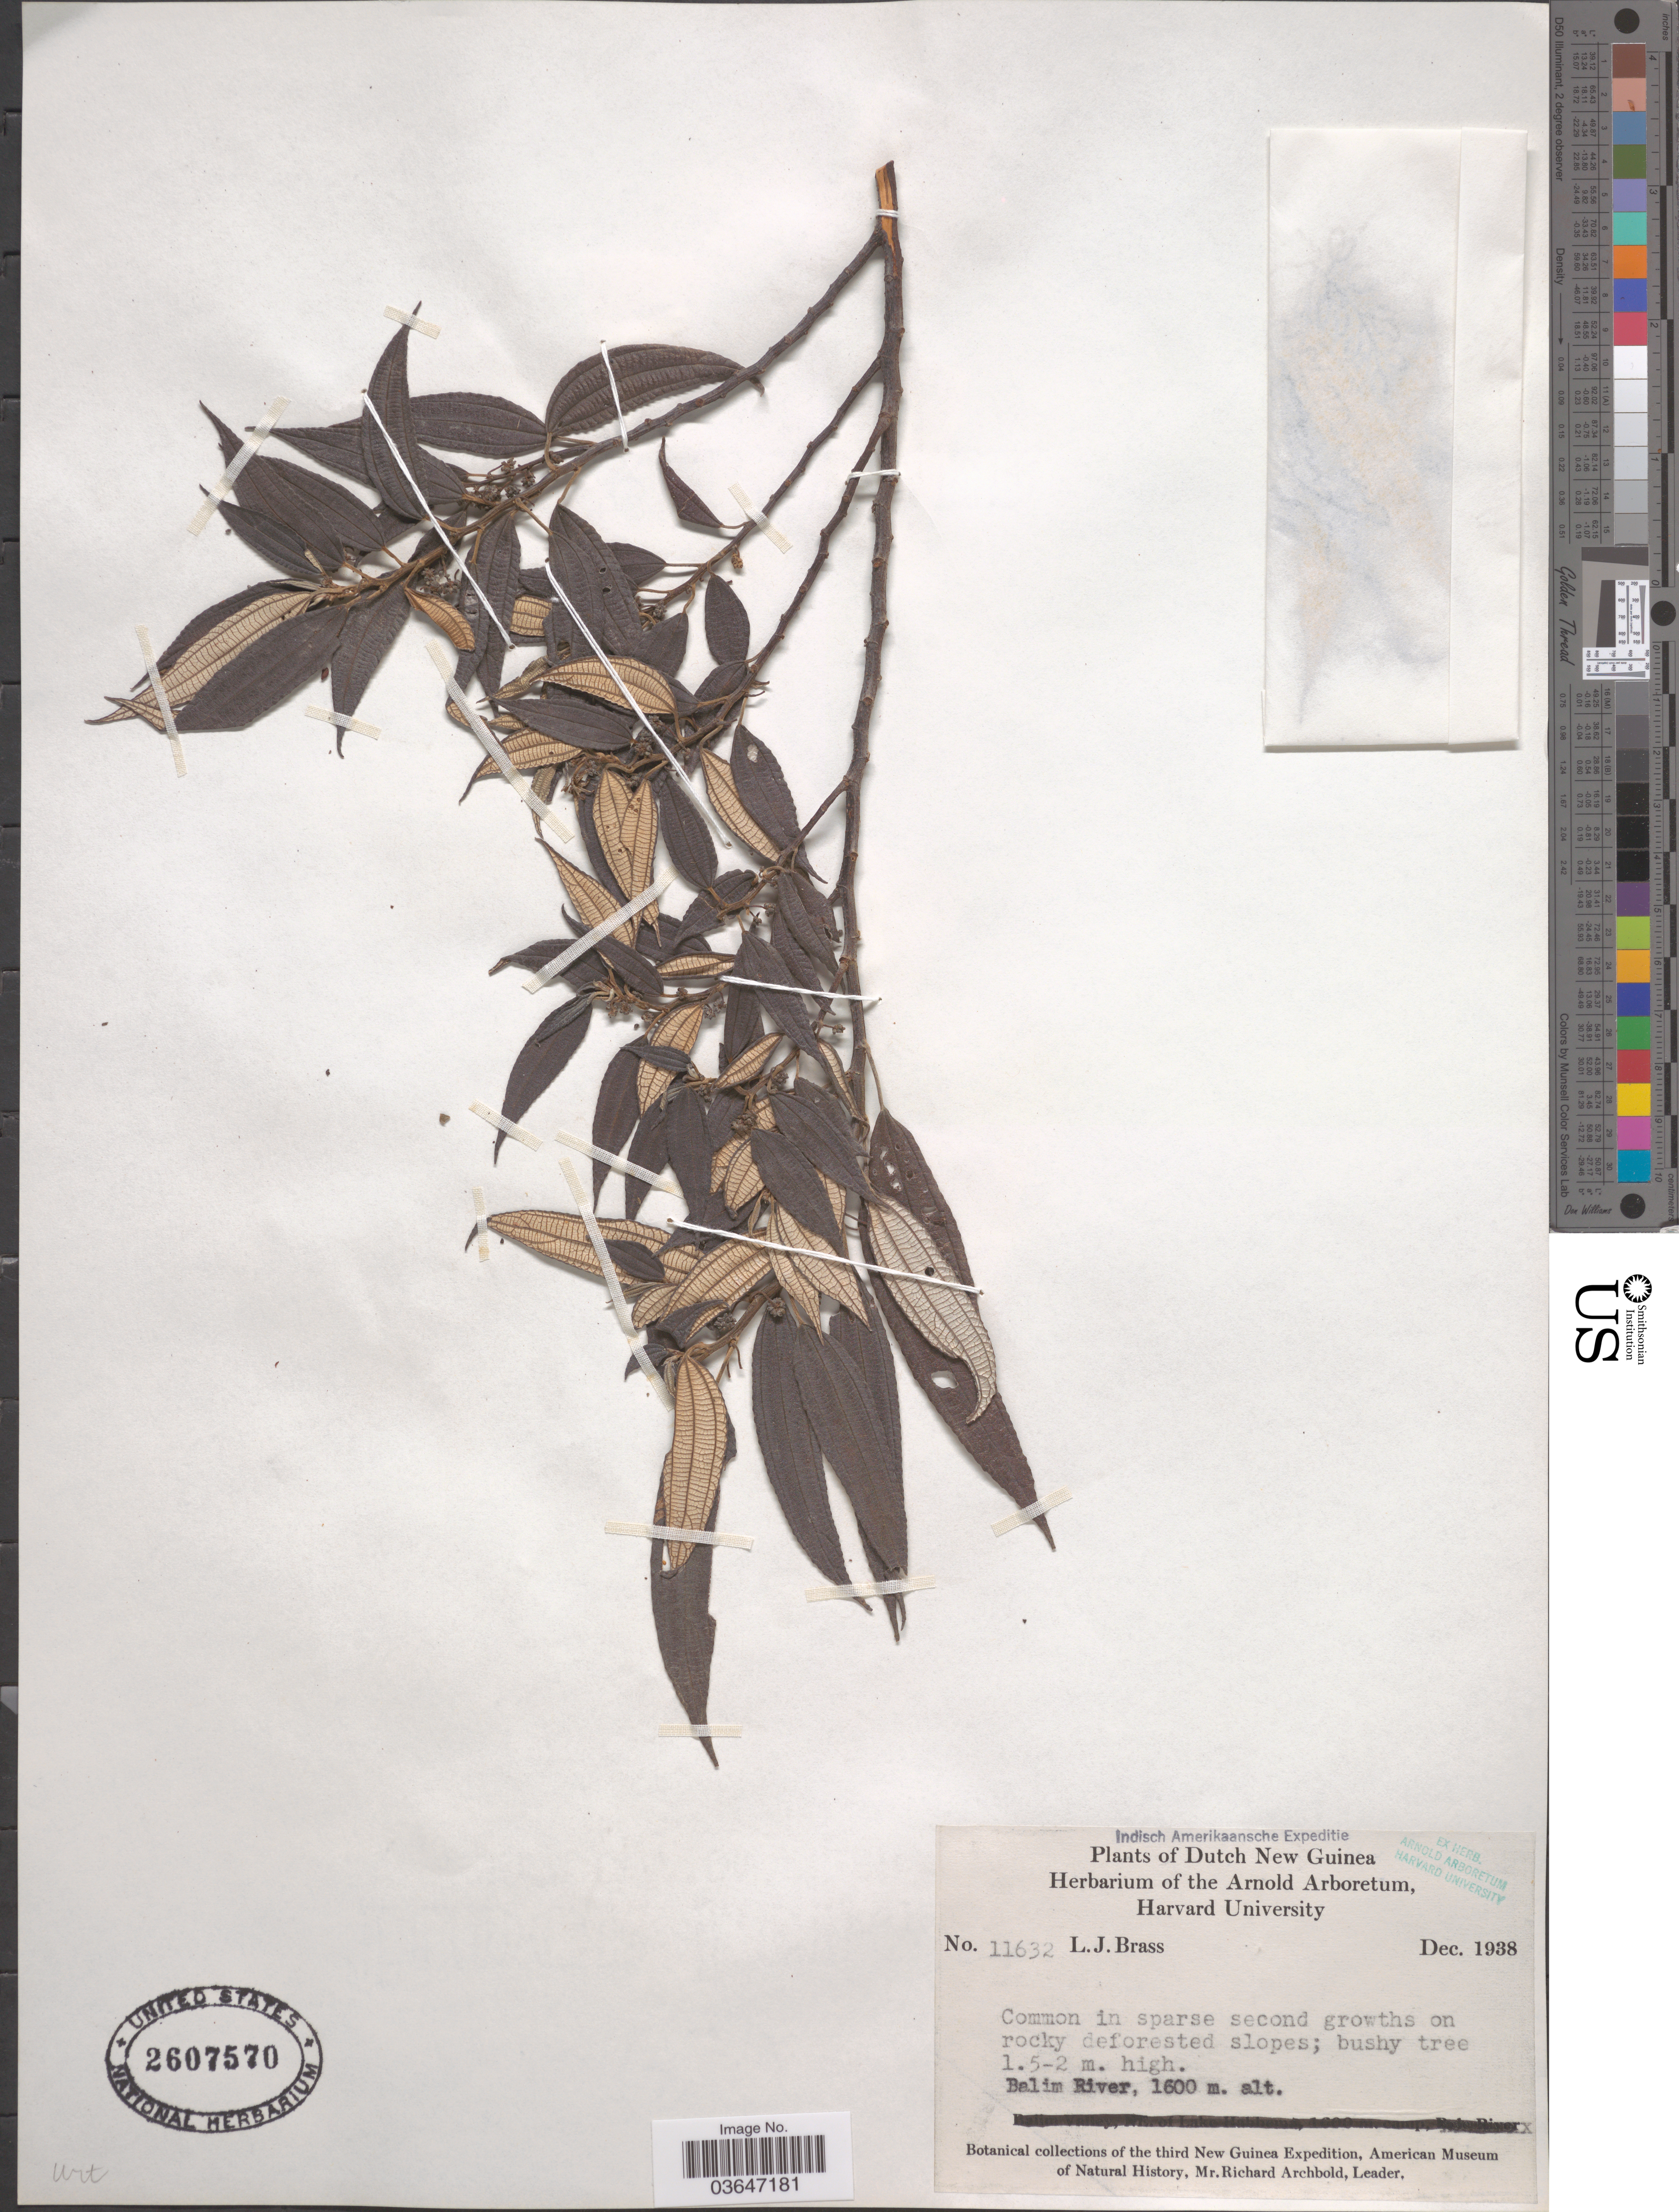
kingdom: Plantae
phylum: Tracheophyta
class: Magnoliopsida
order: Proteales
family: Proteaceae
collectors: L. J. Brass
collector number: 11632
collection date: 1938-12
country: Indonesia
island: New Guinea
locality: Dutch New Guinea. Balim River.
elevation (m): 1600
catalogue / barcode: US 2607570